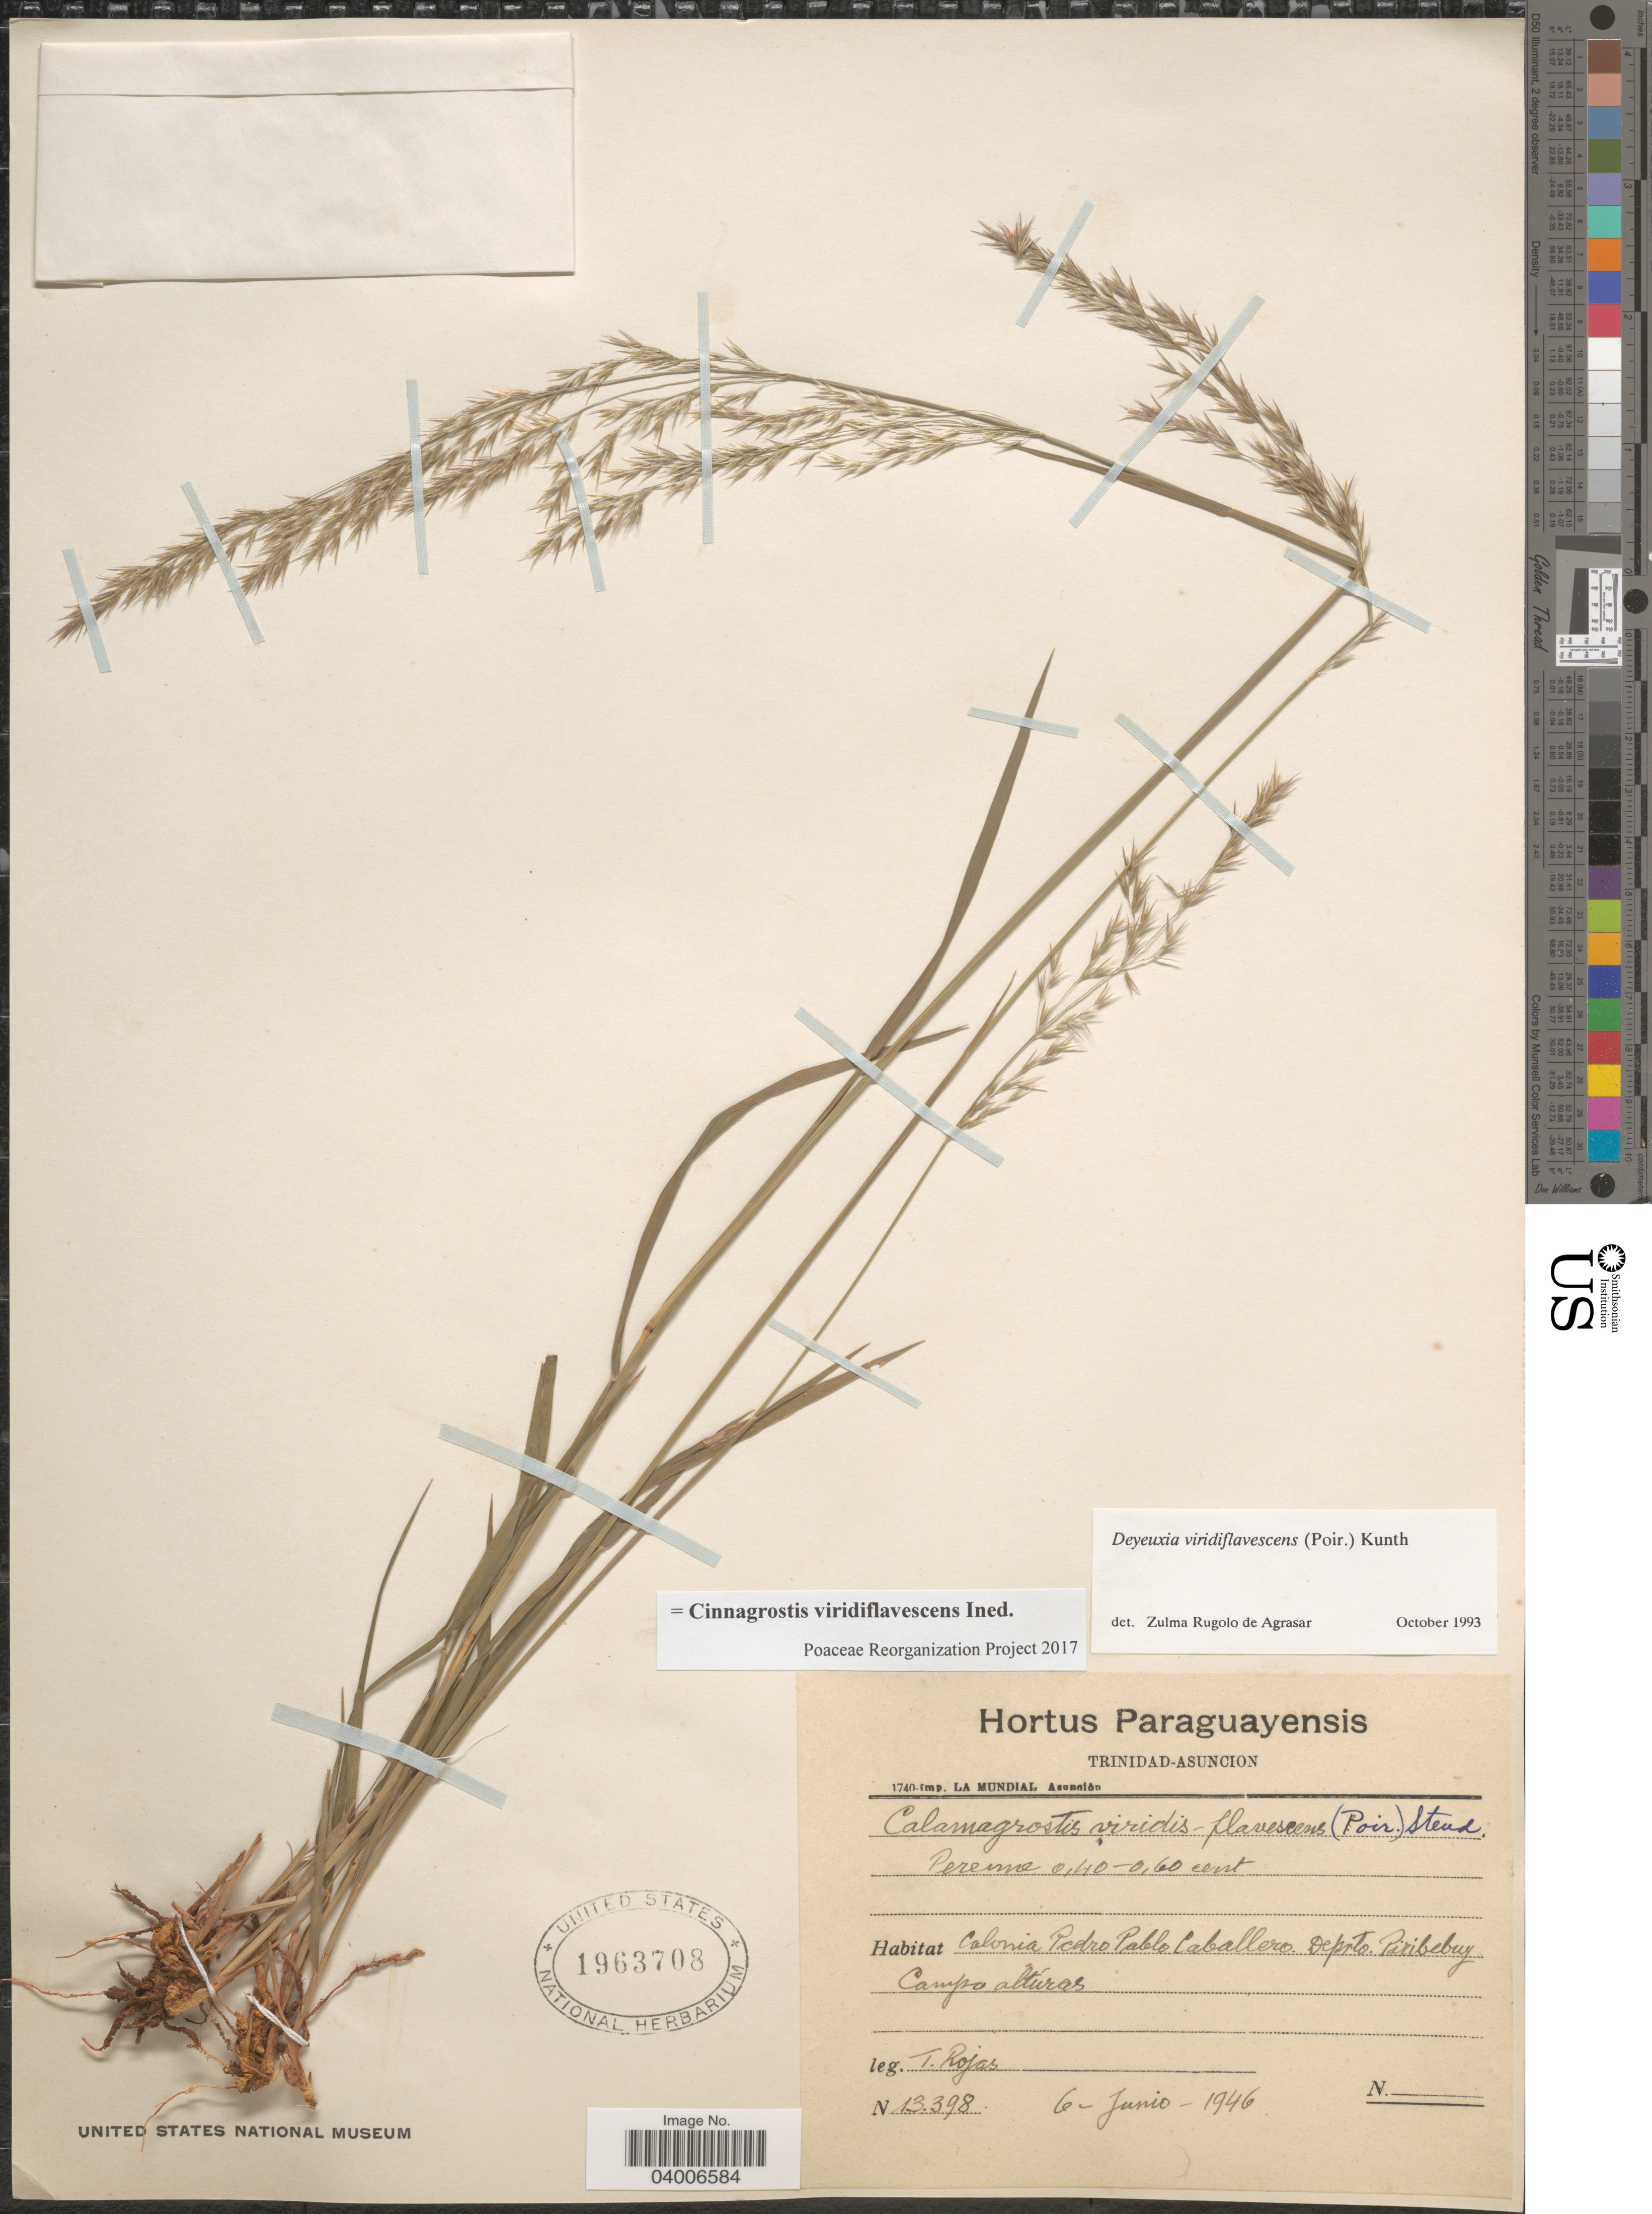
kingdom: Plantae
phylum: Tracheophyta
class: Liliopsida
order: Poales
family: Poaceae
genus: Cinnagrostis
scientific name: Cinnagrostis viridiflavescens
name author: (Poir.) P.M. Peterson et al.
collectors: T. Rojas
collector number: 13398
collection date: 1946-06-06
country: Paraguay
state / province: Asuncion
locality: Hortus Paraguayensis. Trinidad-Asuncion. Colonia Pedro Pablo Caballero. Deprto. Piríbebuy.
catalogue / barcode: US 1963708